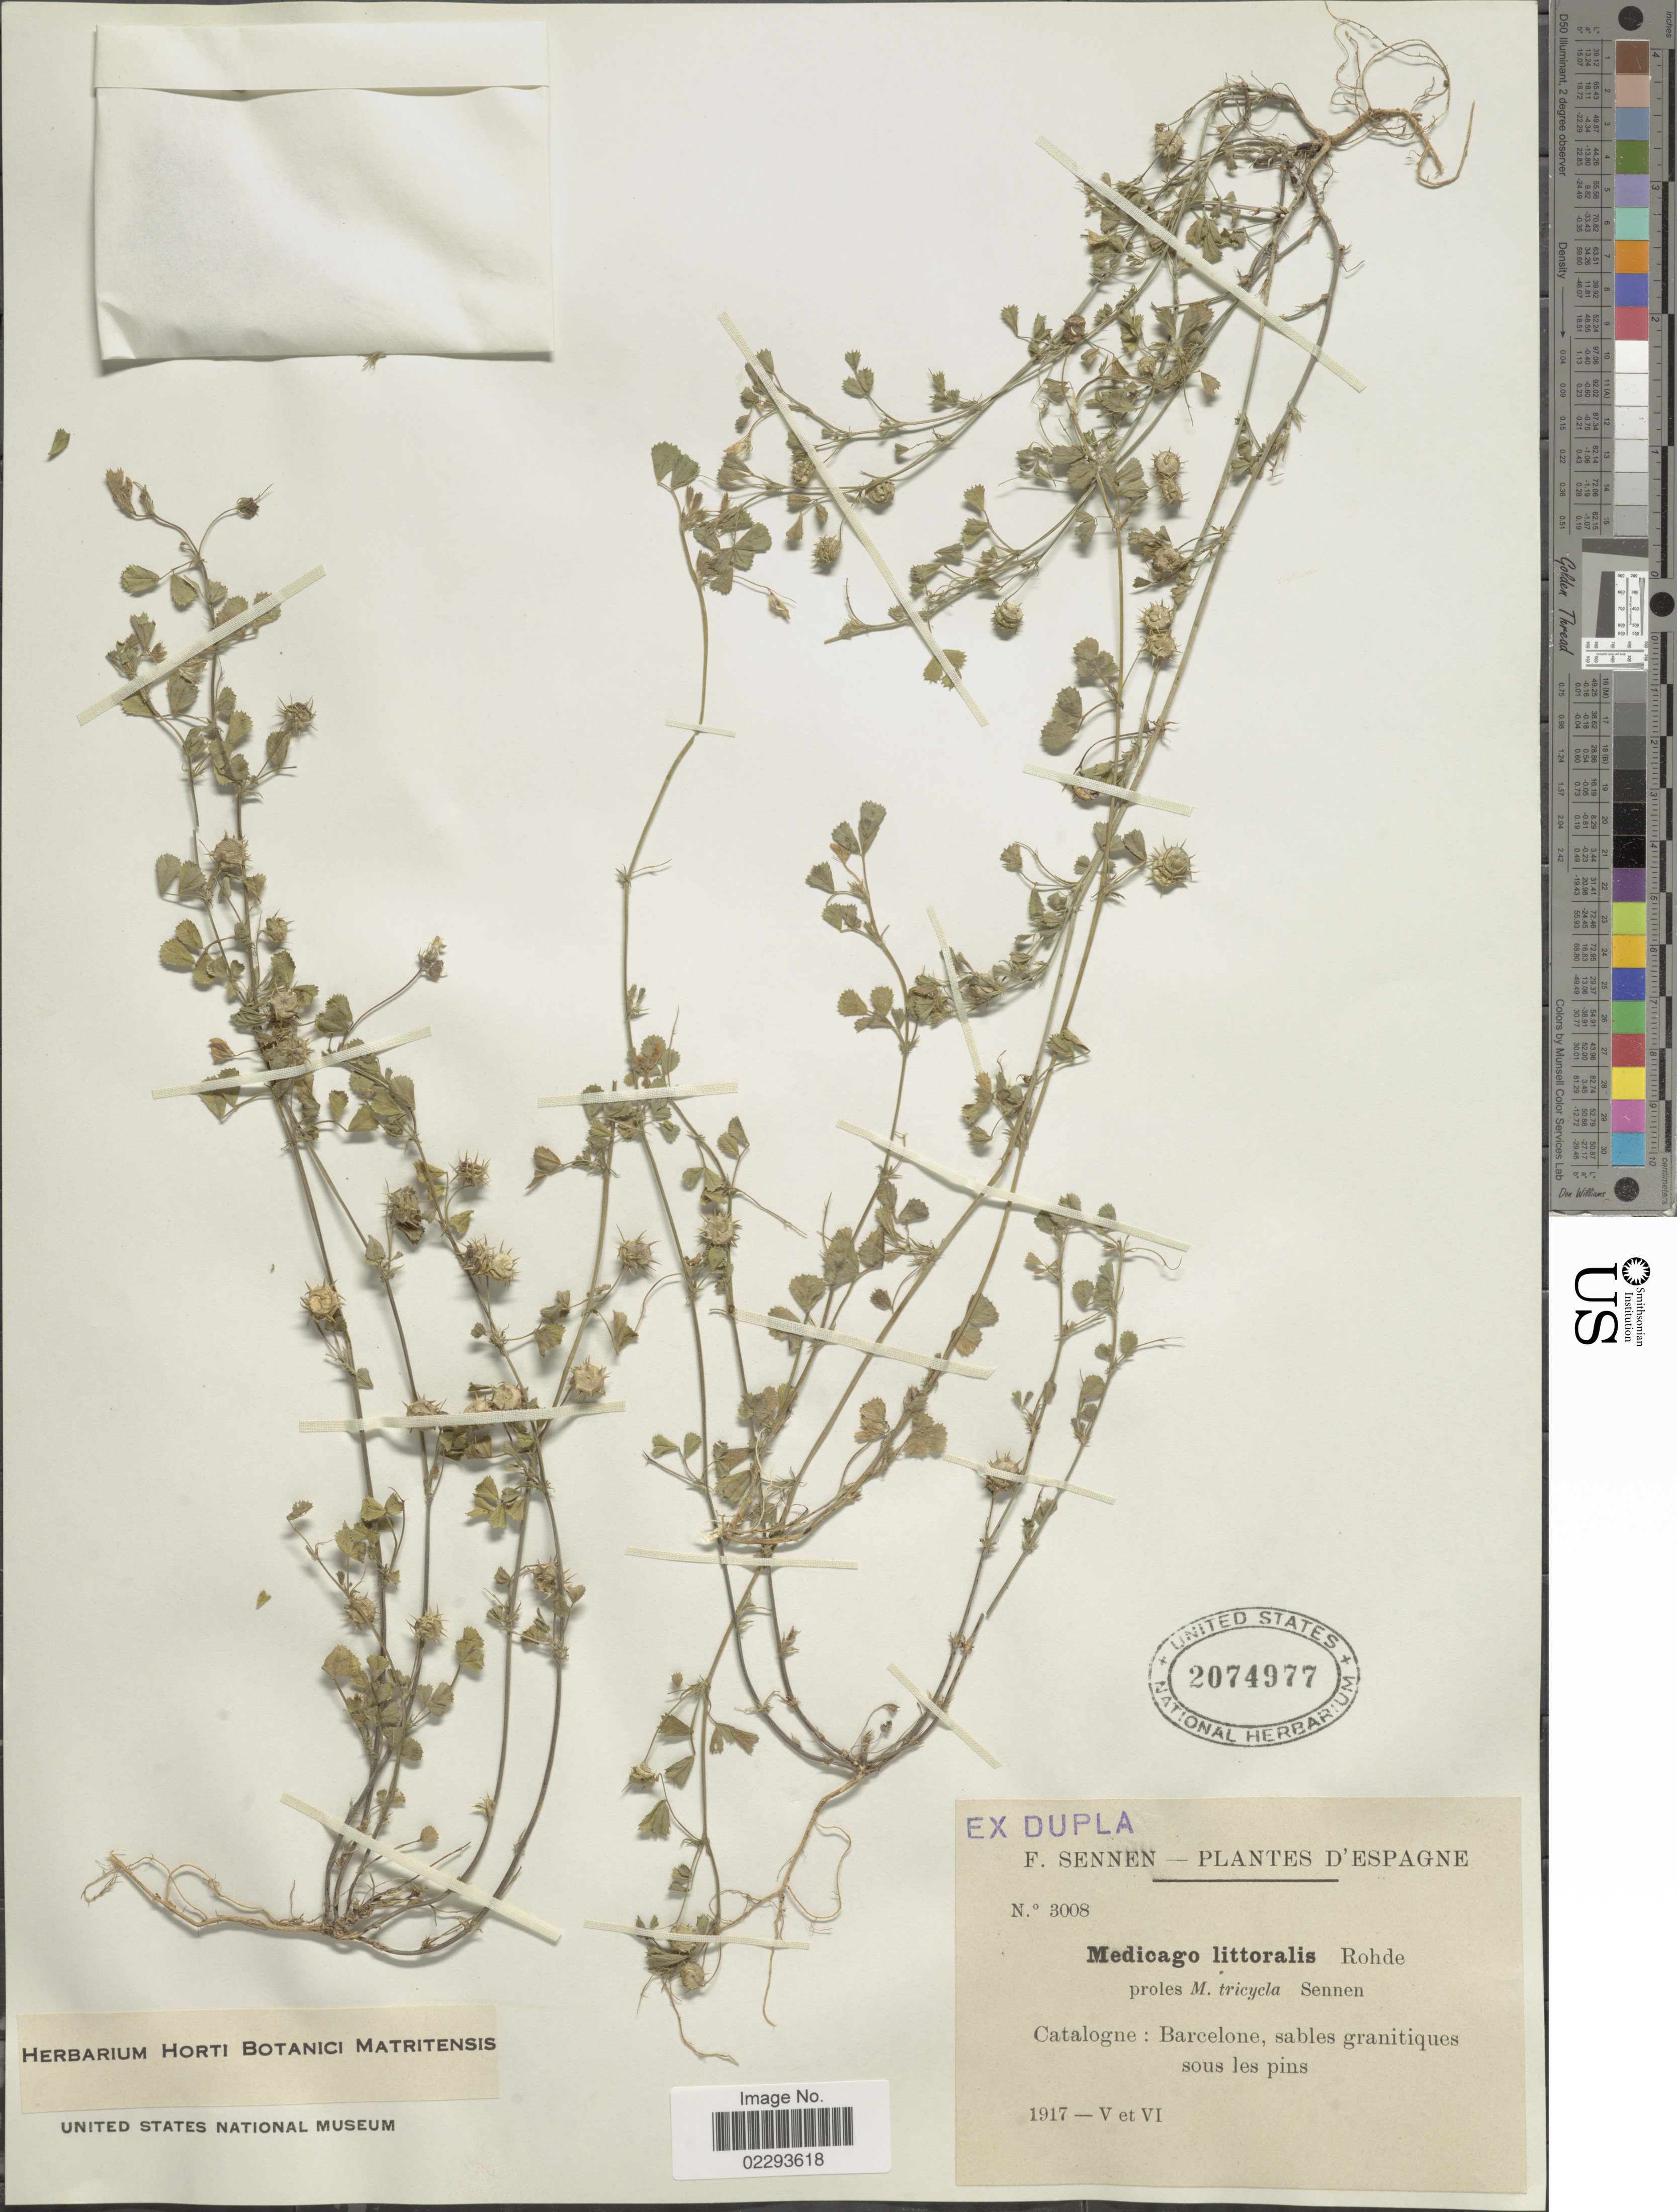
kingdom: Plantae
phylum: Tracheophyta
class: Magnoliopsida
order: Fabales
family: Fabaceae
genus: Medicago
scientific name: Medicago littoralis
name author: Loisel.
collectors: E. Sennen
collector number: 3008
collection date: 1917-05/1917-06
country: Spain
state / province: Catalunya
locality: D'Espagne, Catalgone: Barcelone, sables granitiques Sous les pins.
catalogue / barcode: US 2074977